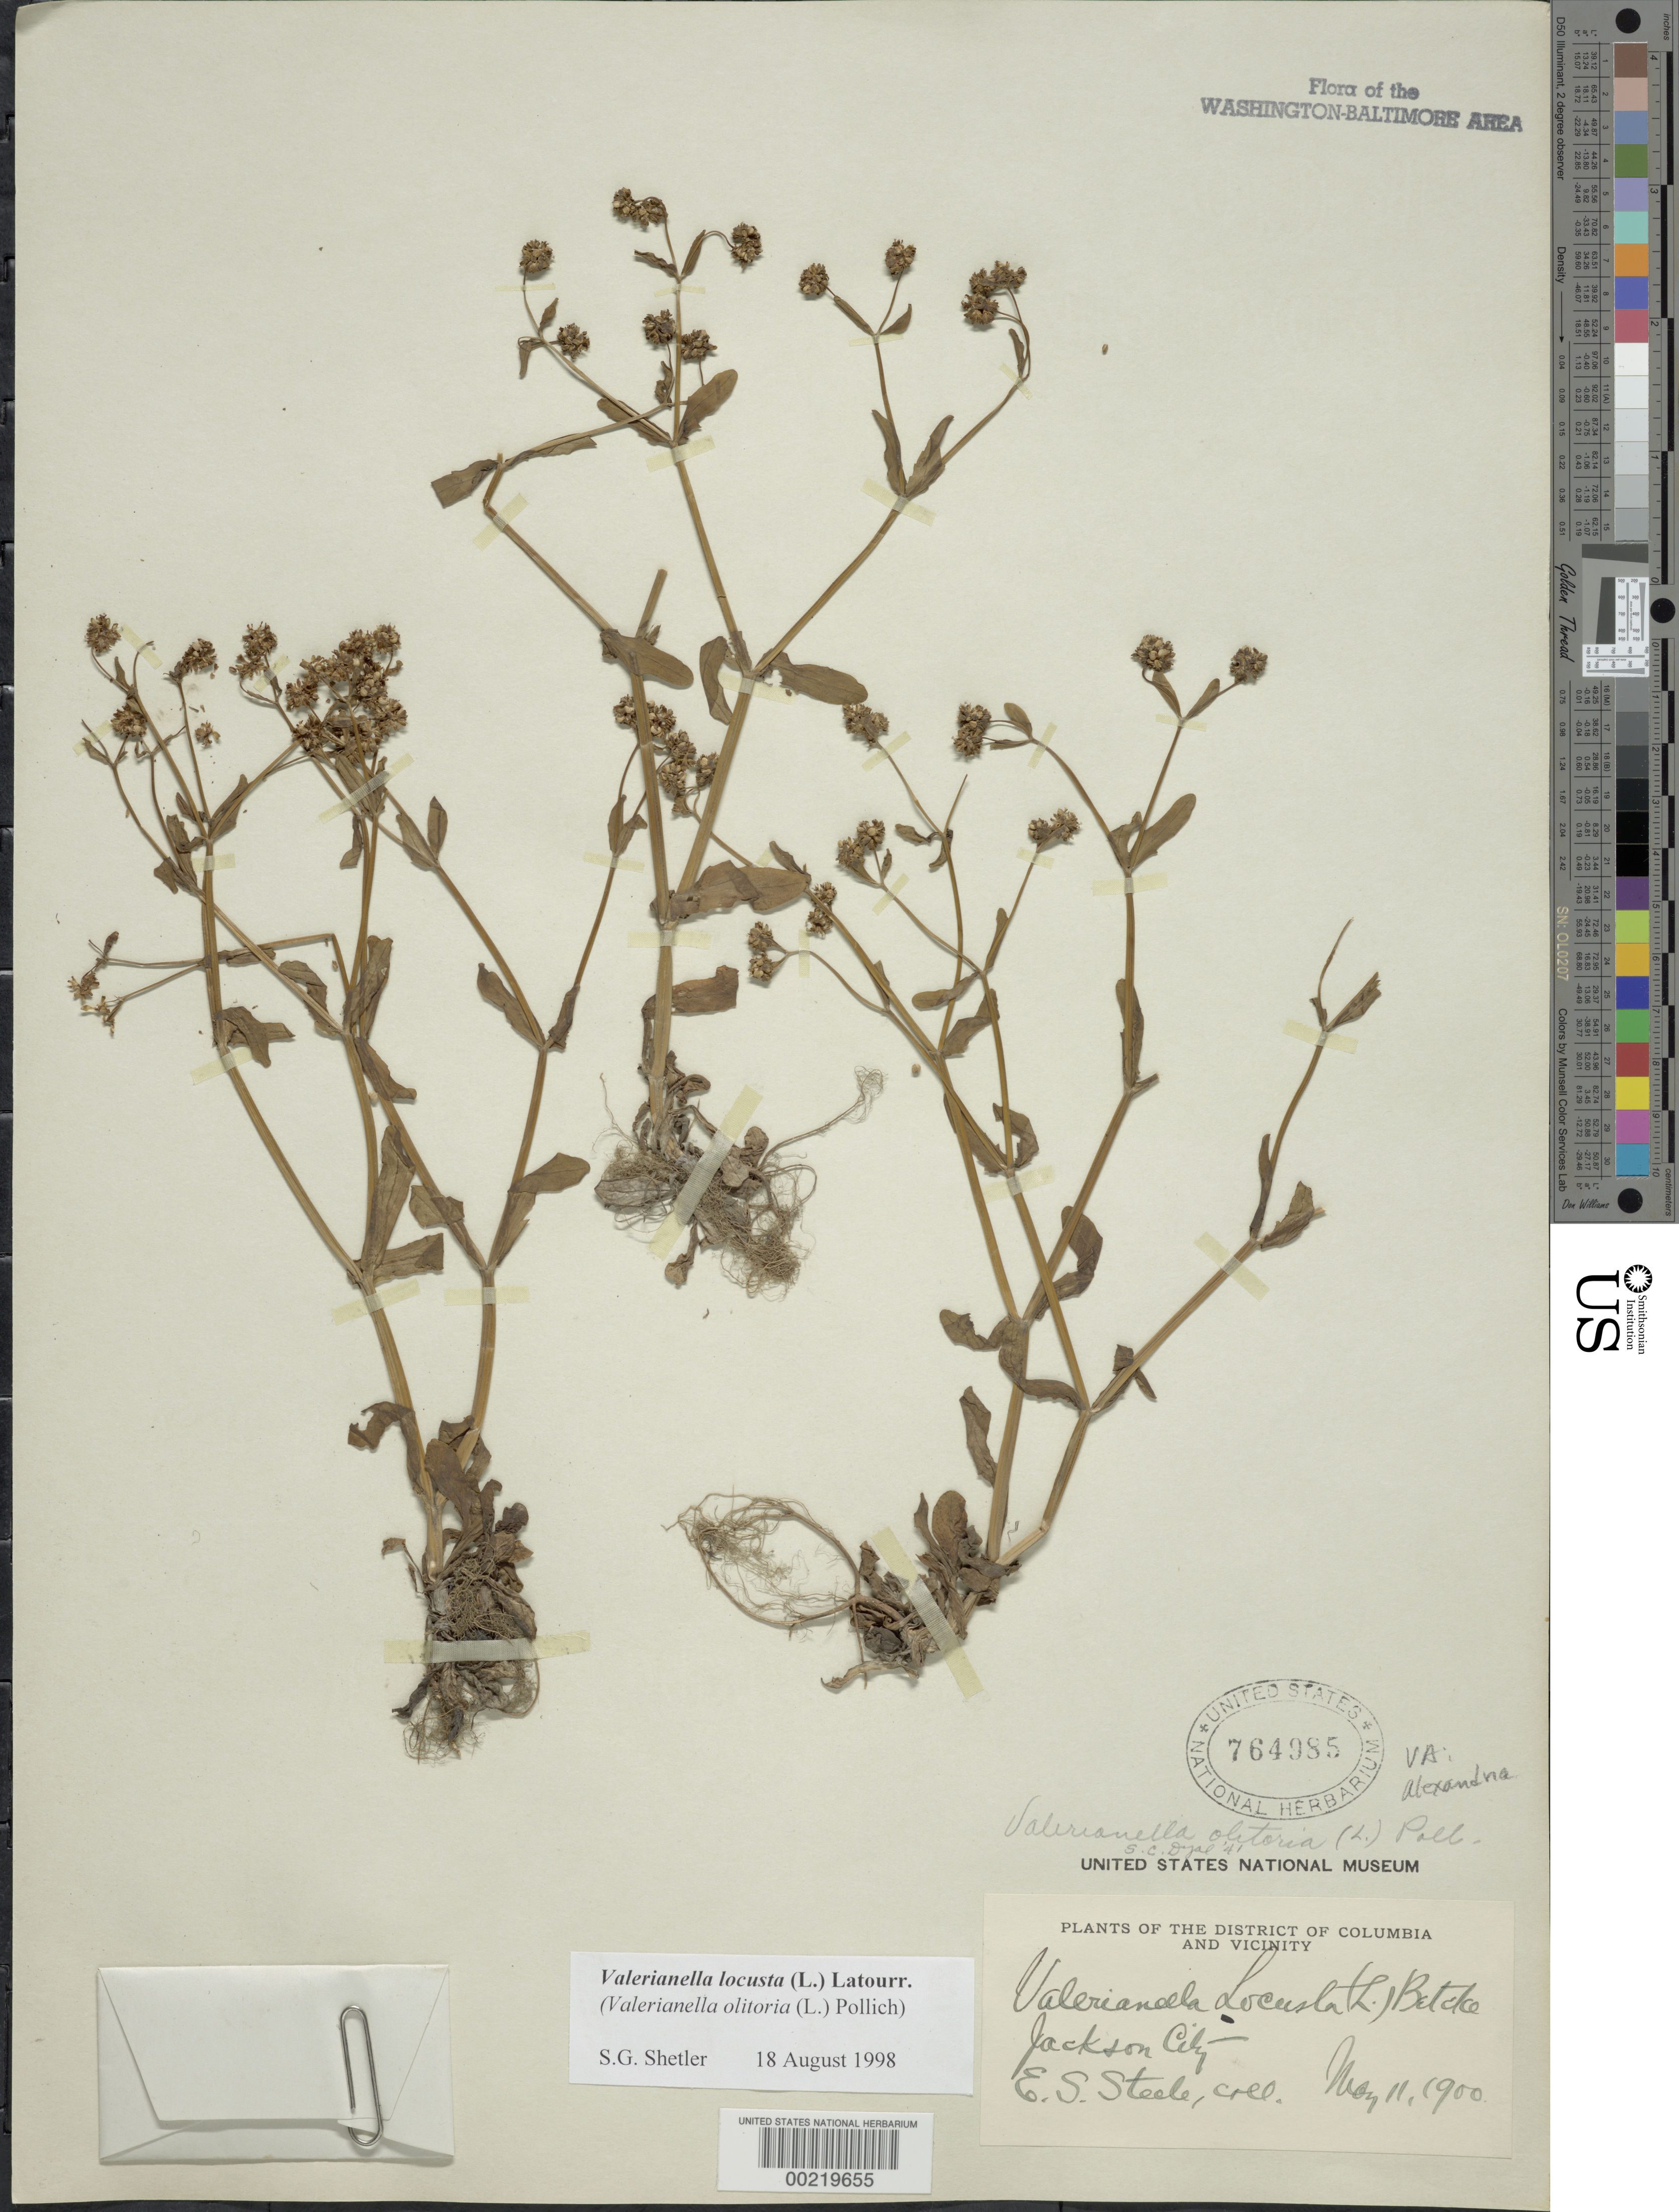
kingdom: Plantae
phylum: Tracheophyta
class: Magnoliopsida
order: Dipsacales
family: Caprifoliaceae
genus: Valerianella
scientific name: Valerianella locusta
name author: (L.) Latourr.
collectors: E. Steele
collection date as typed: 11 May 1900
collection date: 1900-05-11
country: United States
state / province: Virginia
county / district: Arlington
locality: Jackson City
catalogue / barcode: US 764985